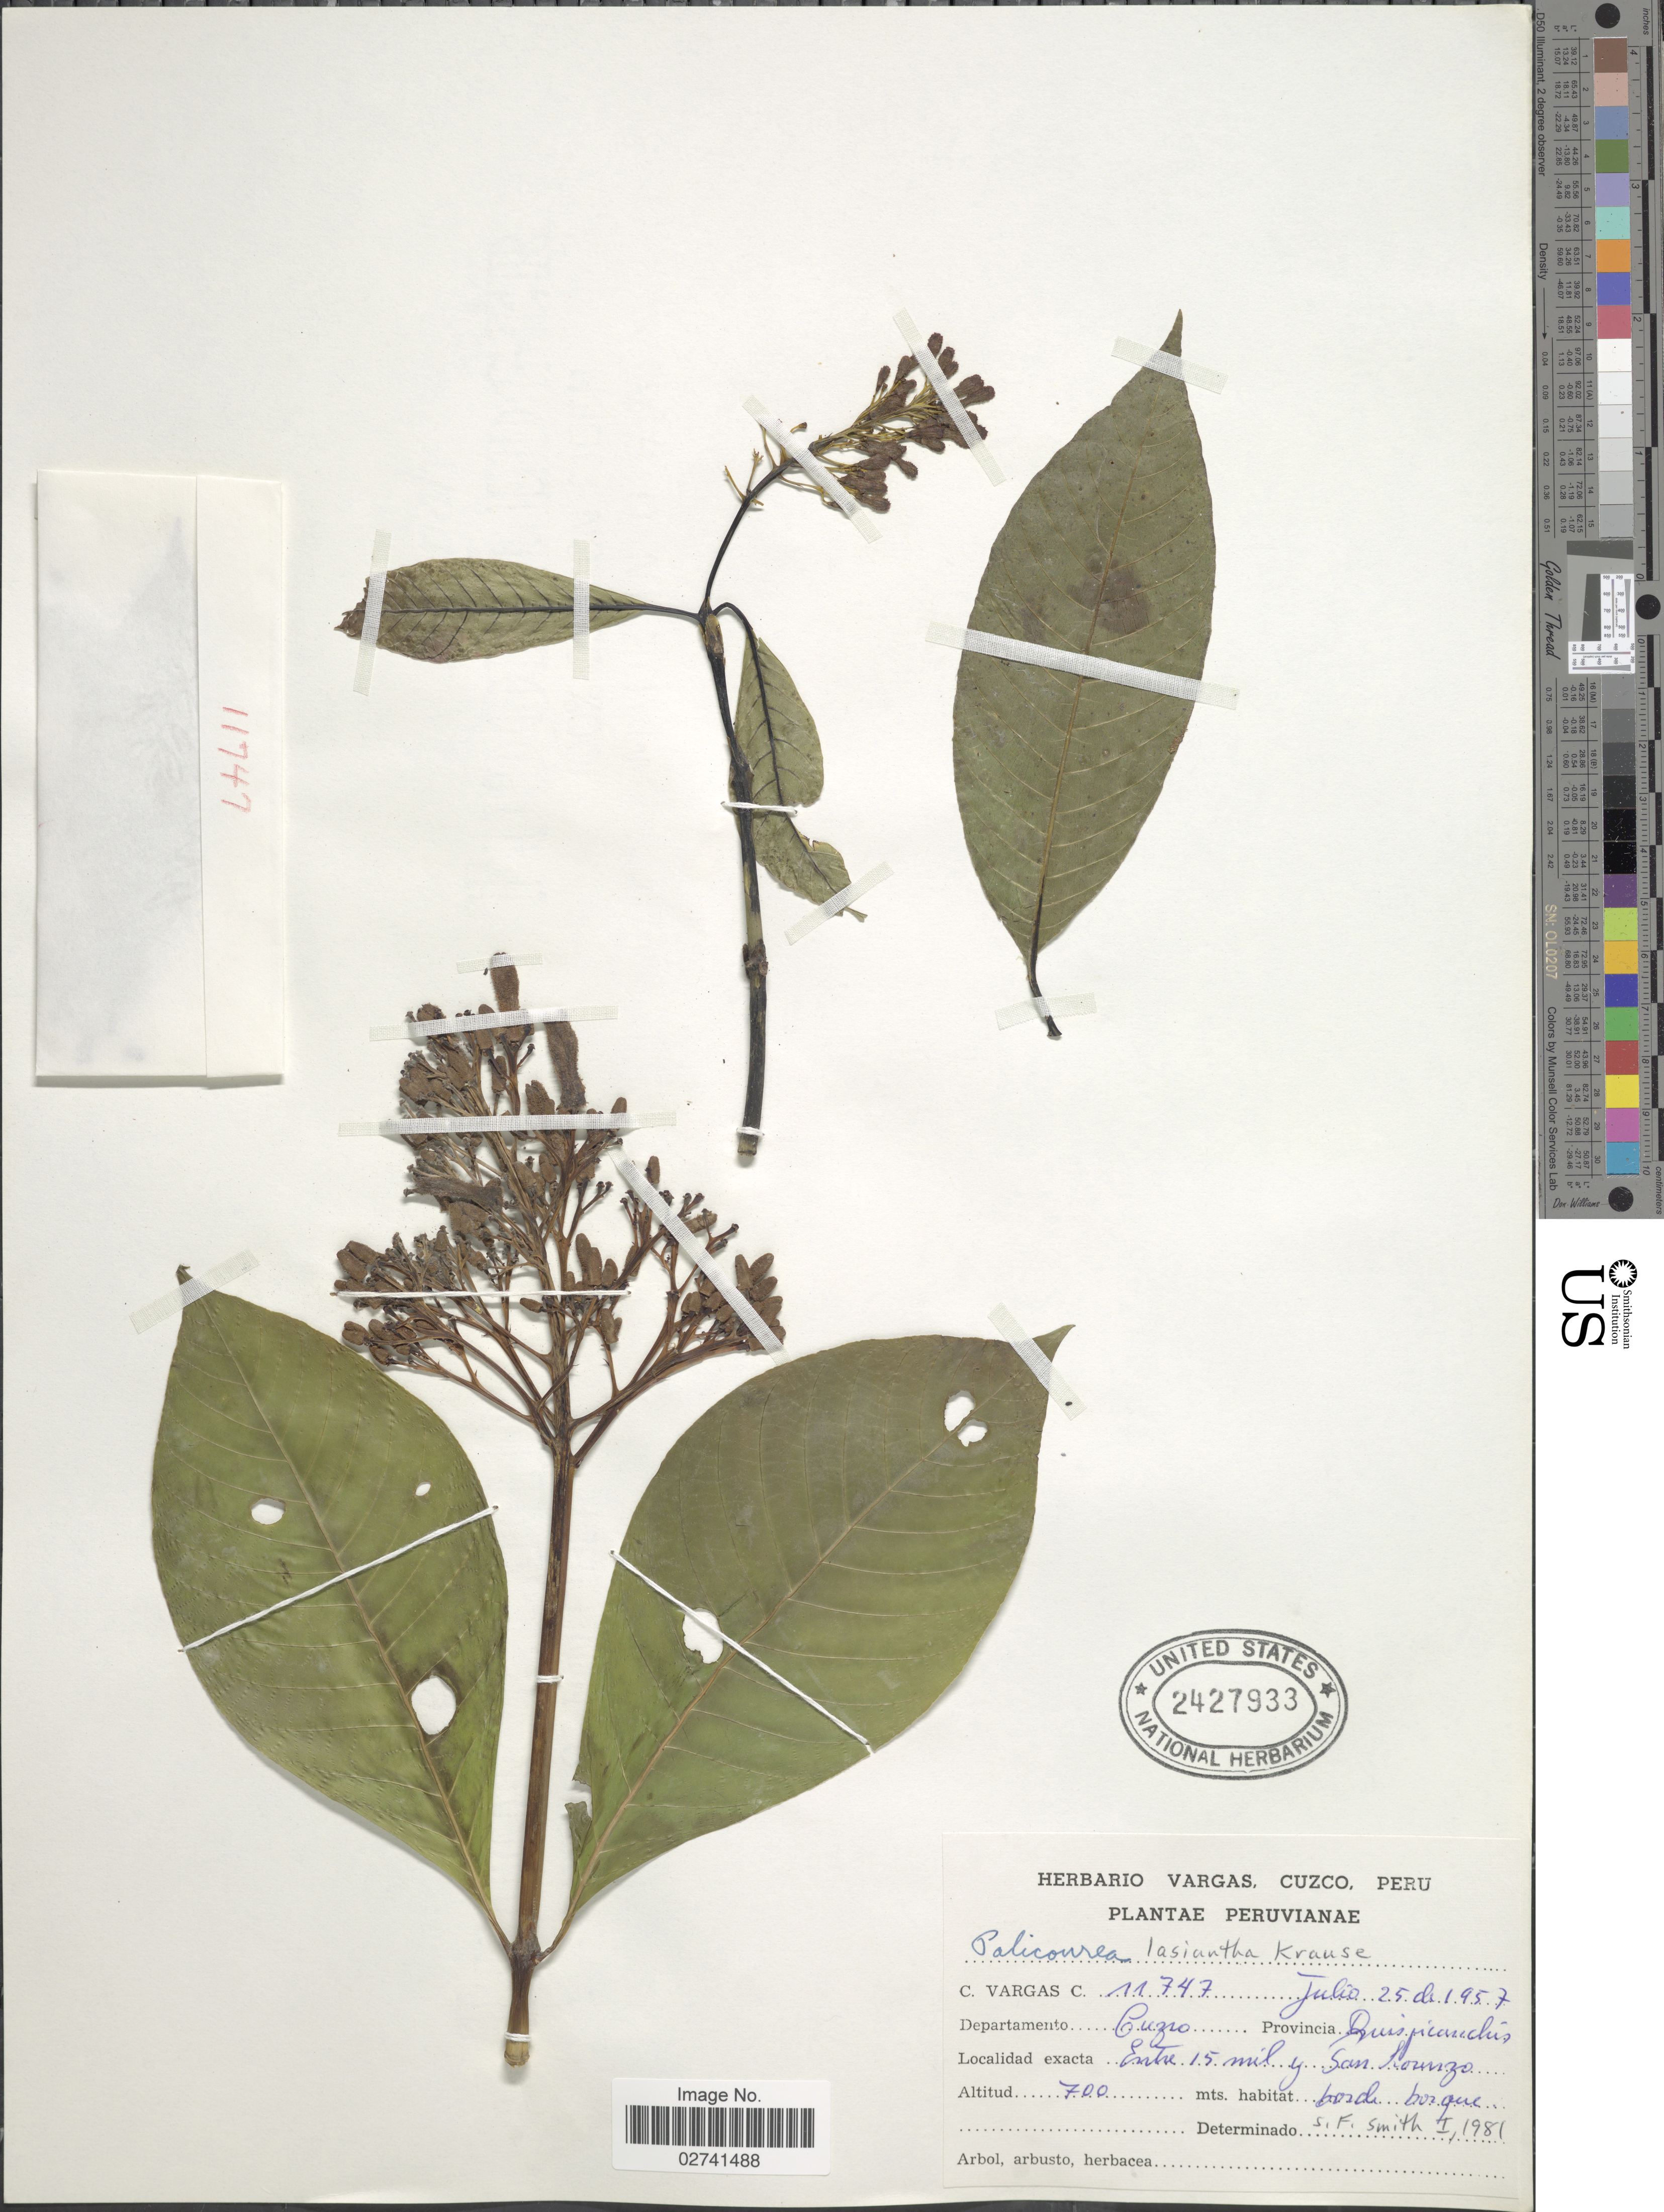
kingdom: Plantae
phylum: Tracheophyta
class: Magnoliopsida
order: Gentianales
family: Rubiaceae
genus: Palicourea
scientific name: Palicourea lasiantha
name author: Krause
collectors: C. Vargas Calderón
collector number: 11747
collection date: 1957-07-25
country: Peru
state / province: Cusco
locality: Departamento Cuzco, Provincia Quispicanchis, Entre 15 mil y San Lorenzo.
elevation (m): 700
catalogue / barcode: US 2427933